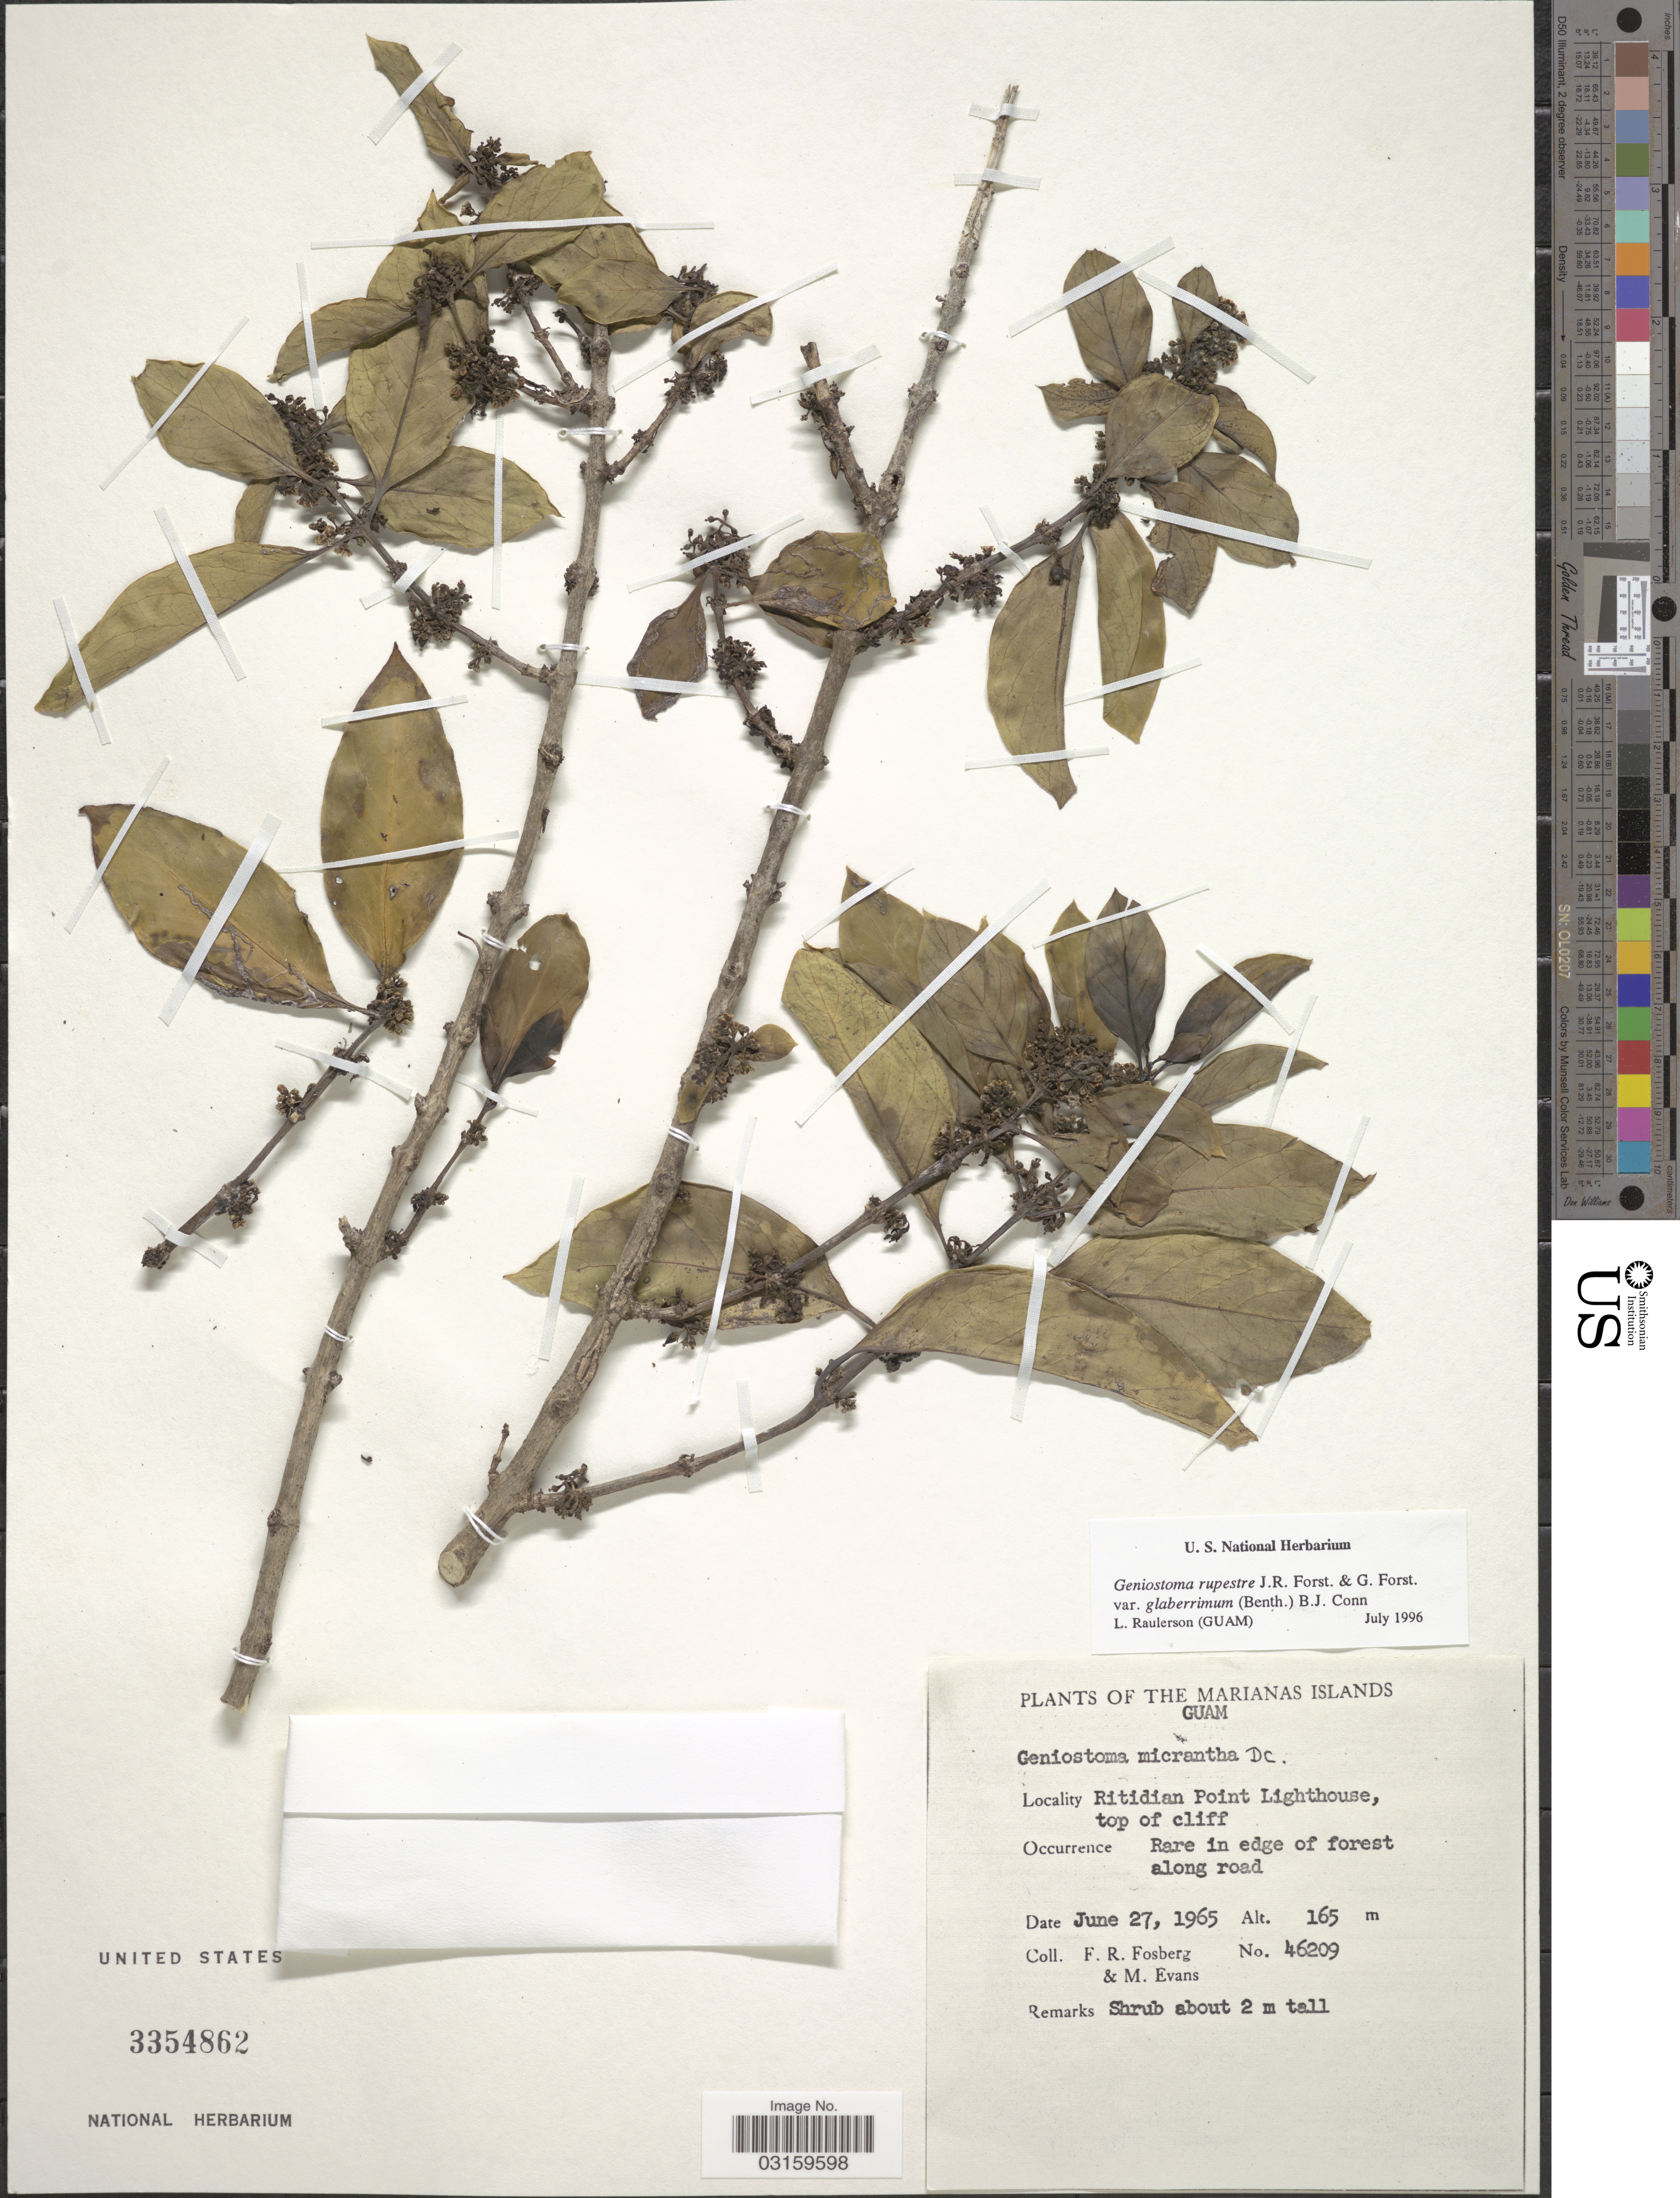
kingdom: Plantae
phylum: Tracheophyta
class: Magnoliopsida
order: Gentianales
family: Loganiaceae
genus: Geniostoma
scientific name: Geniostoma rupestre var. glaberrimum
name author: J.R. Forst. & G. Forst.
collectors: F. R. Fosberg & M. Evans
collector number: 46209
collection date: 1965-06-27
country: Guam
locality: Marianas Islands. Ritidian Point Lighthouse, top of cliff.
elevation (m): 165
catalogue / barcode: US 3354862